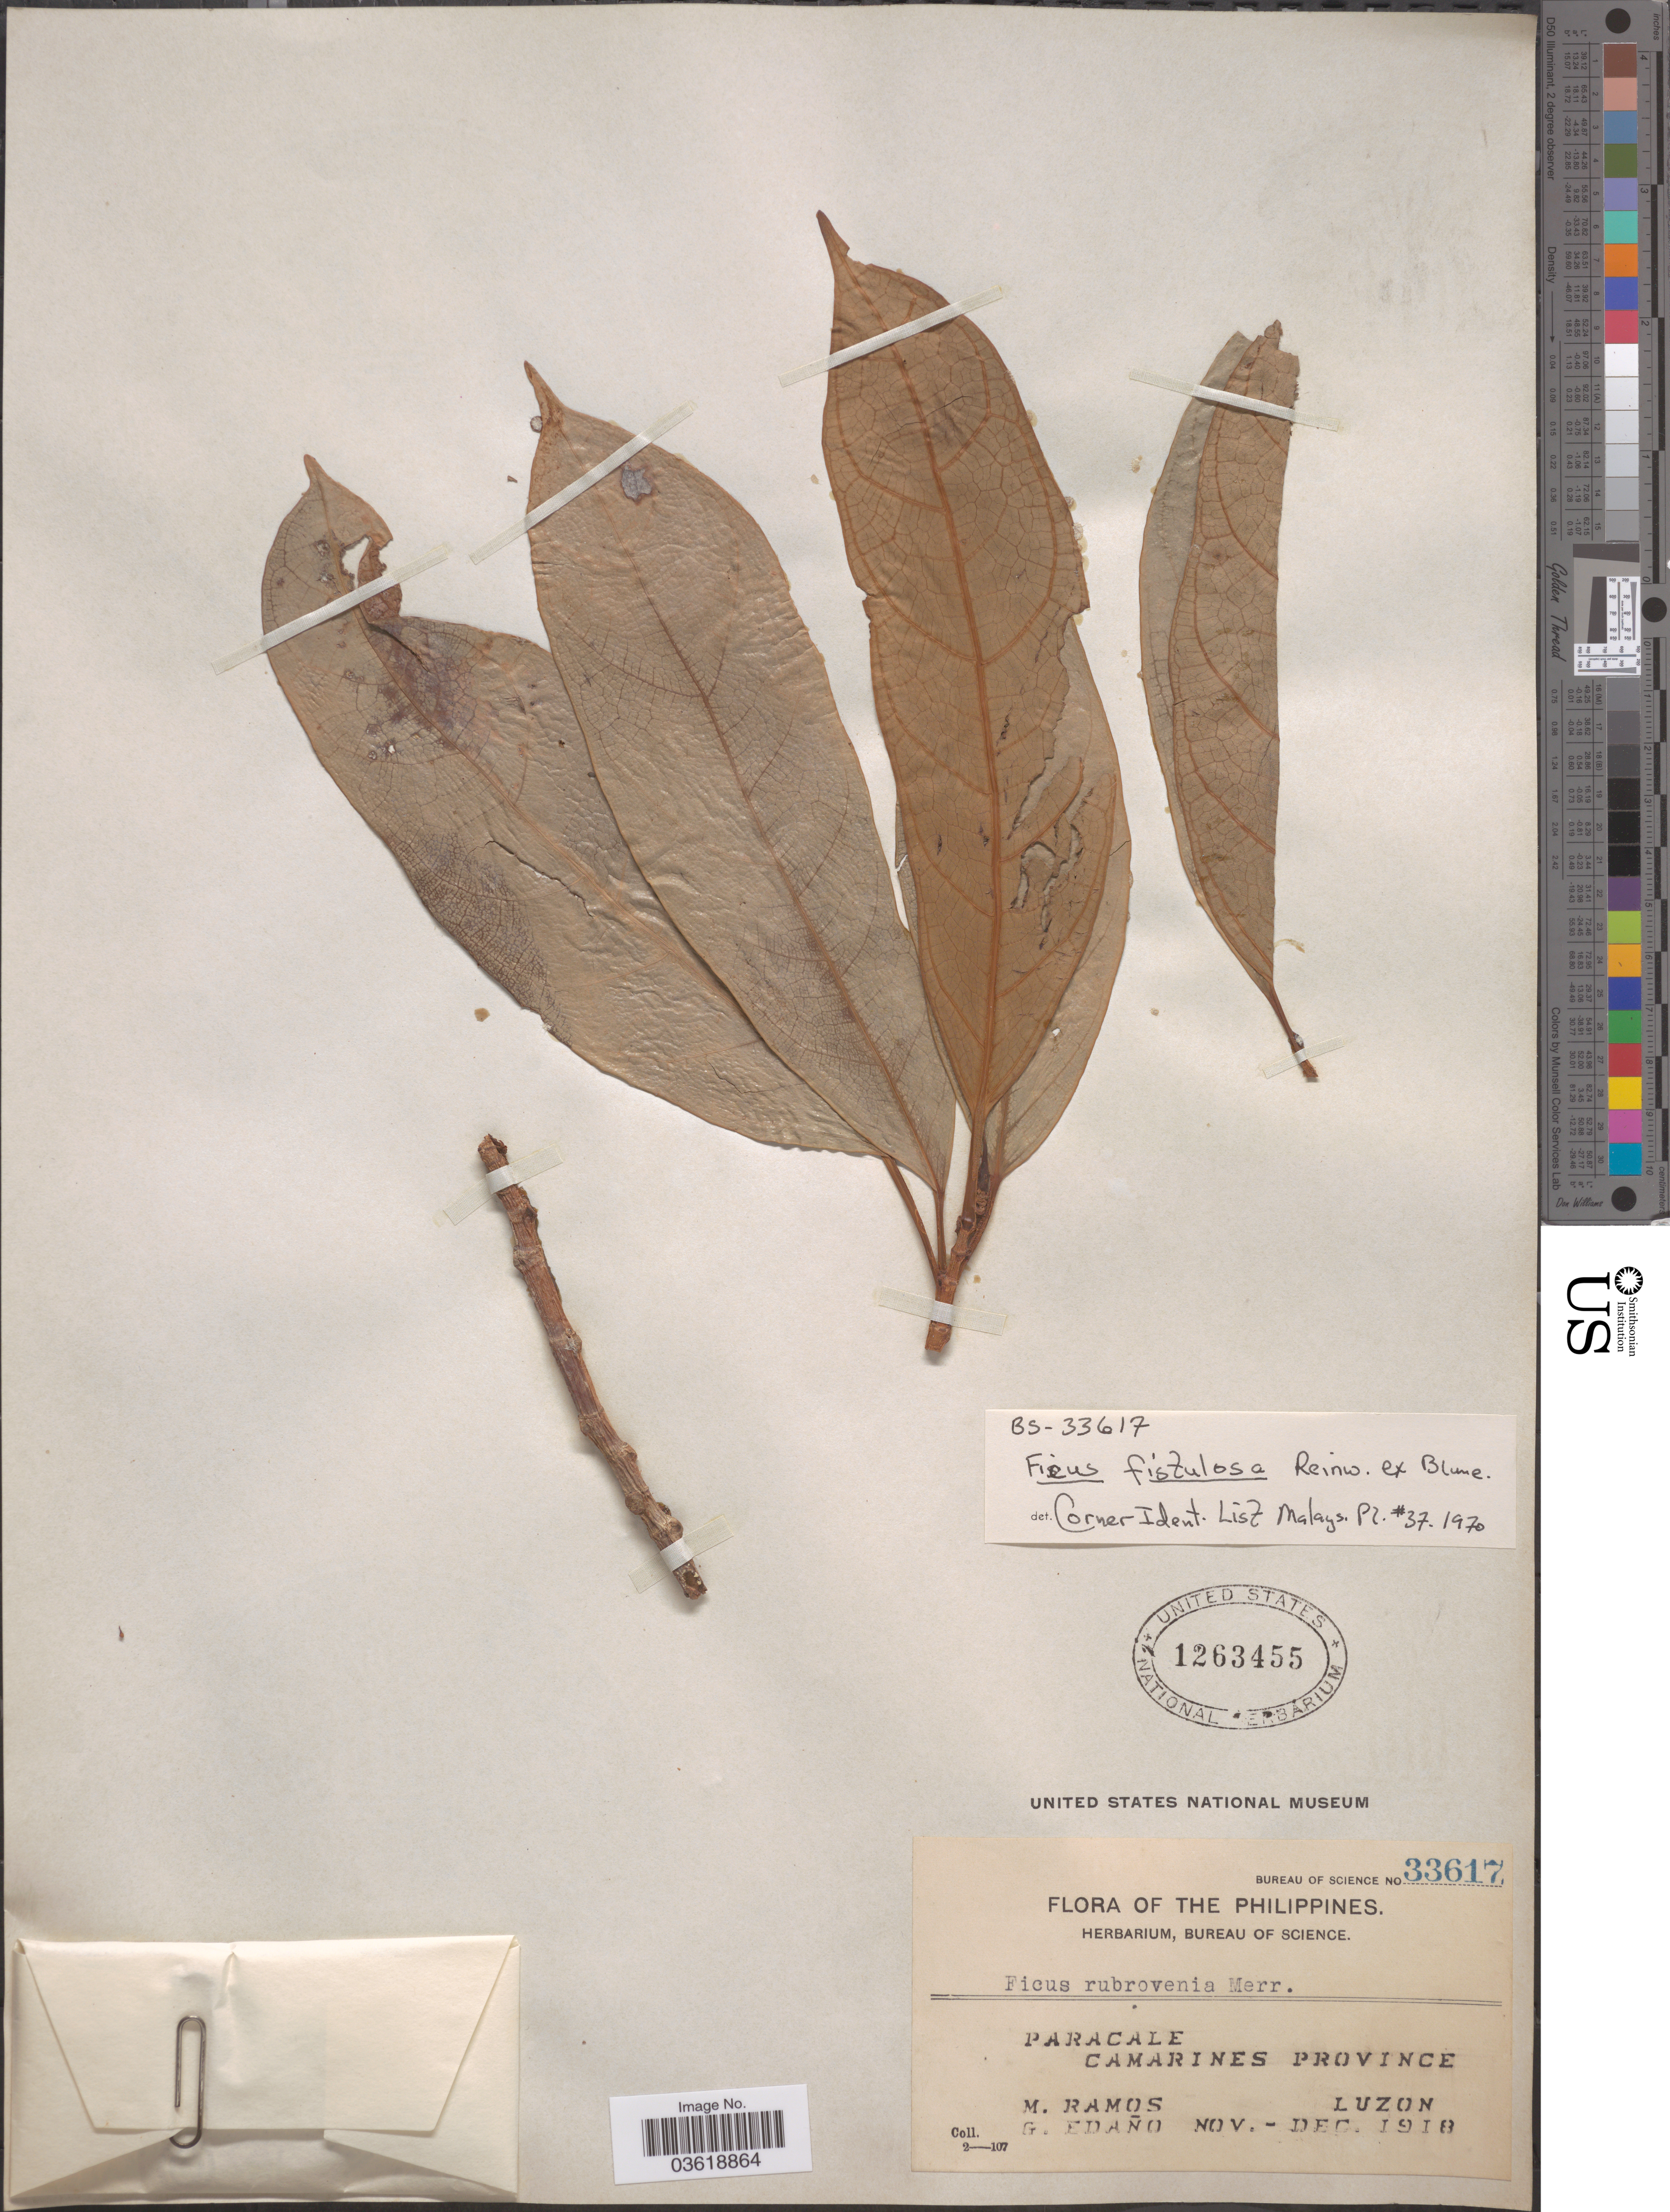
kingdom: Plantae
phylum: Tracheophyta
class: Magnoliopsida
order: Rosales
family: Moraceae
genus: Ficus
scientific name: Ficus fistulosa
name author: Reinw. ex Blume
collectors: M. Ramos & G. Edaño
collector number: Bureau of Science 33617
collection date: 1918-11/1918-12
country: Philippines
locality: Paracale. Camarines Province.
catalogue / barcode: US 1263455